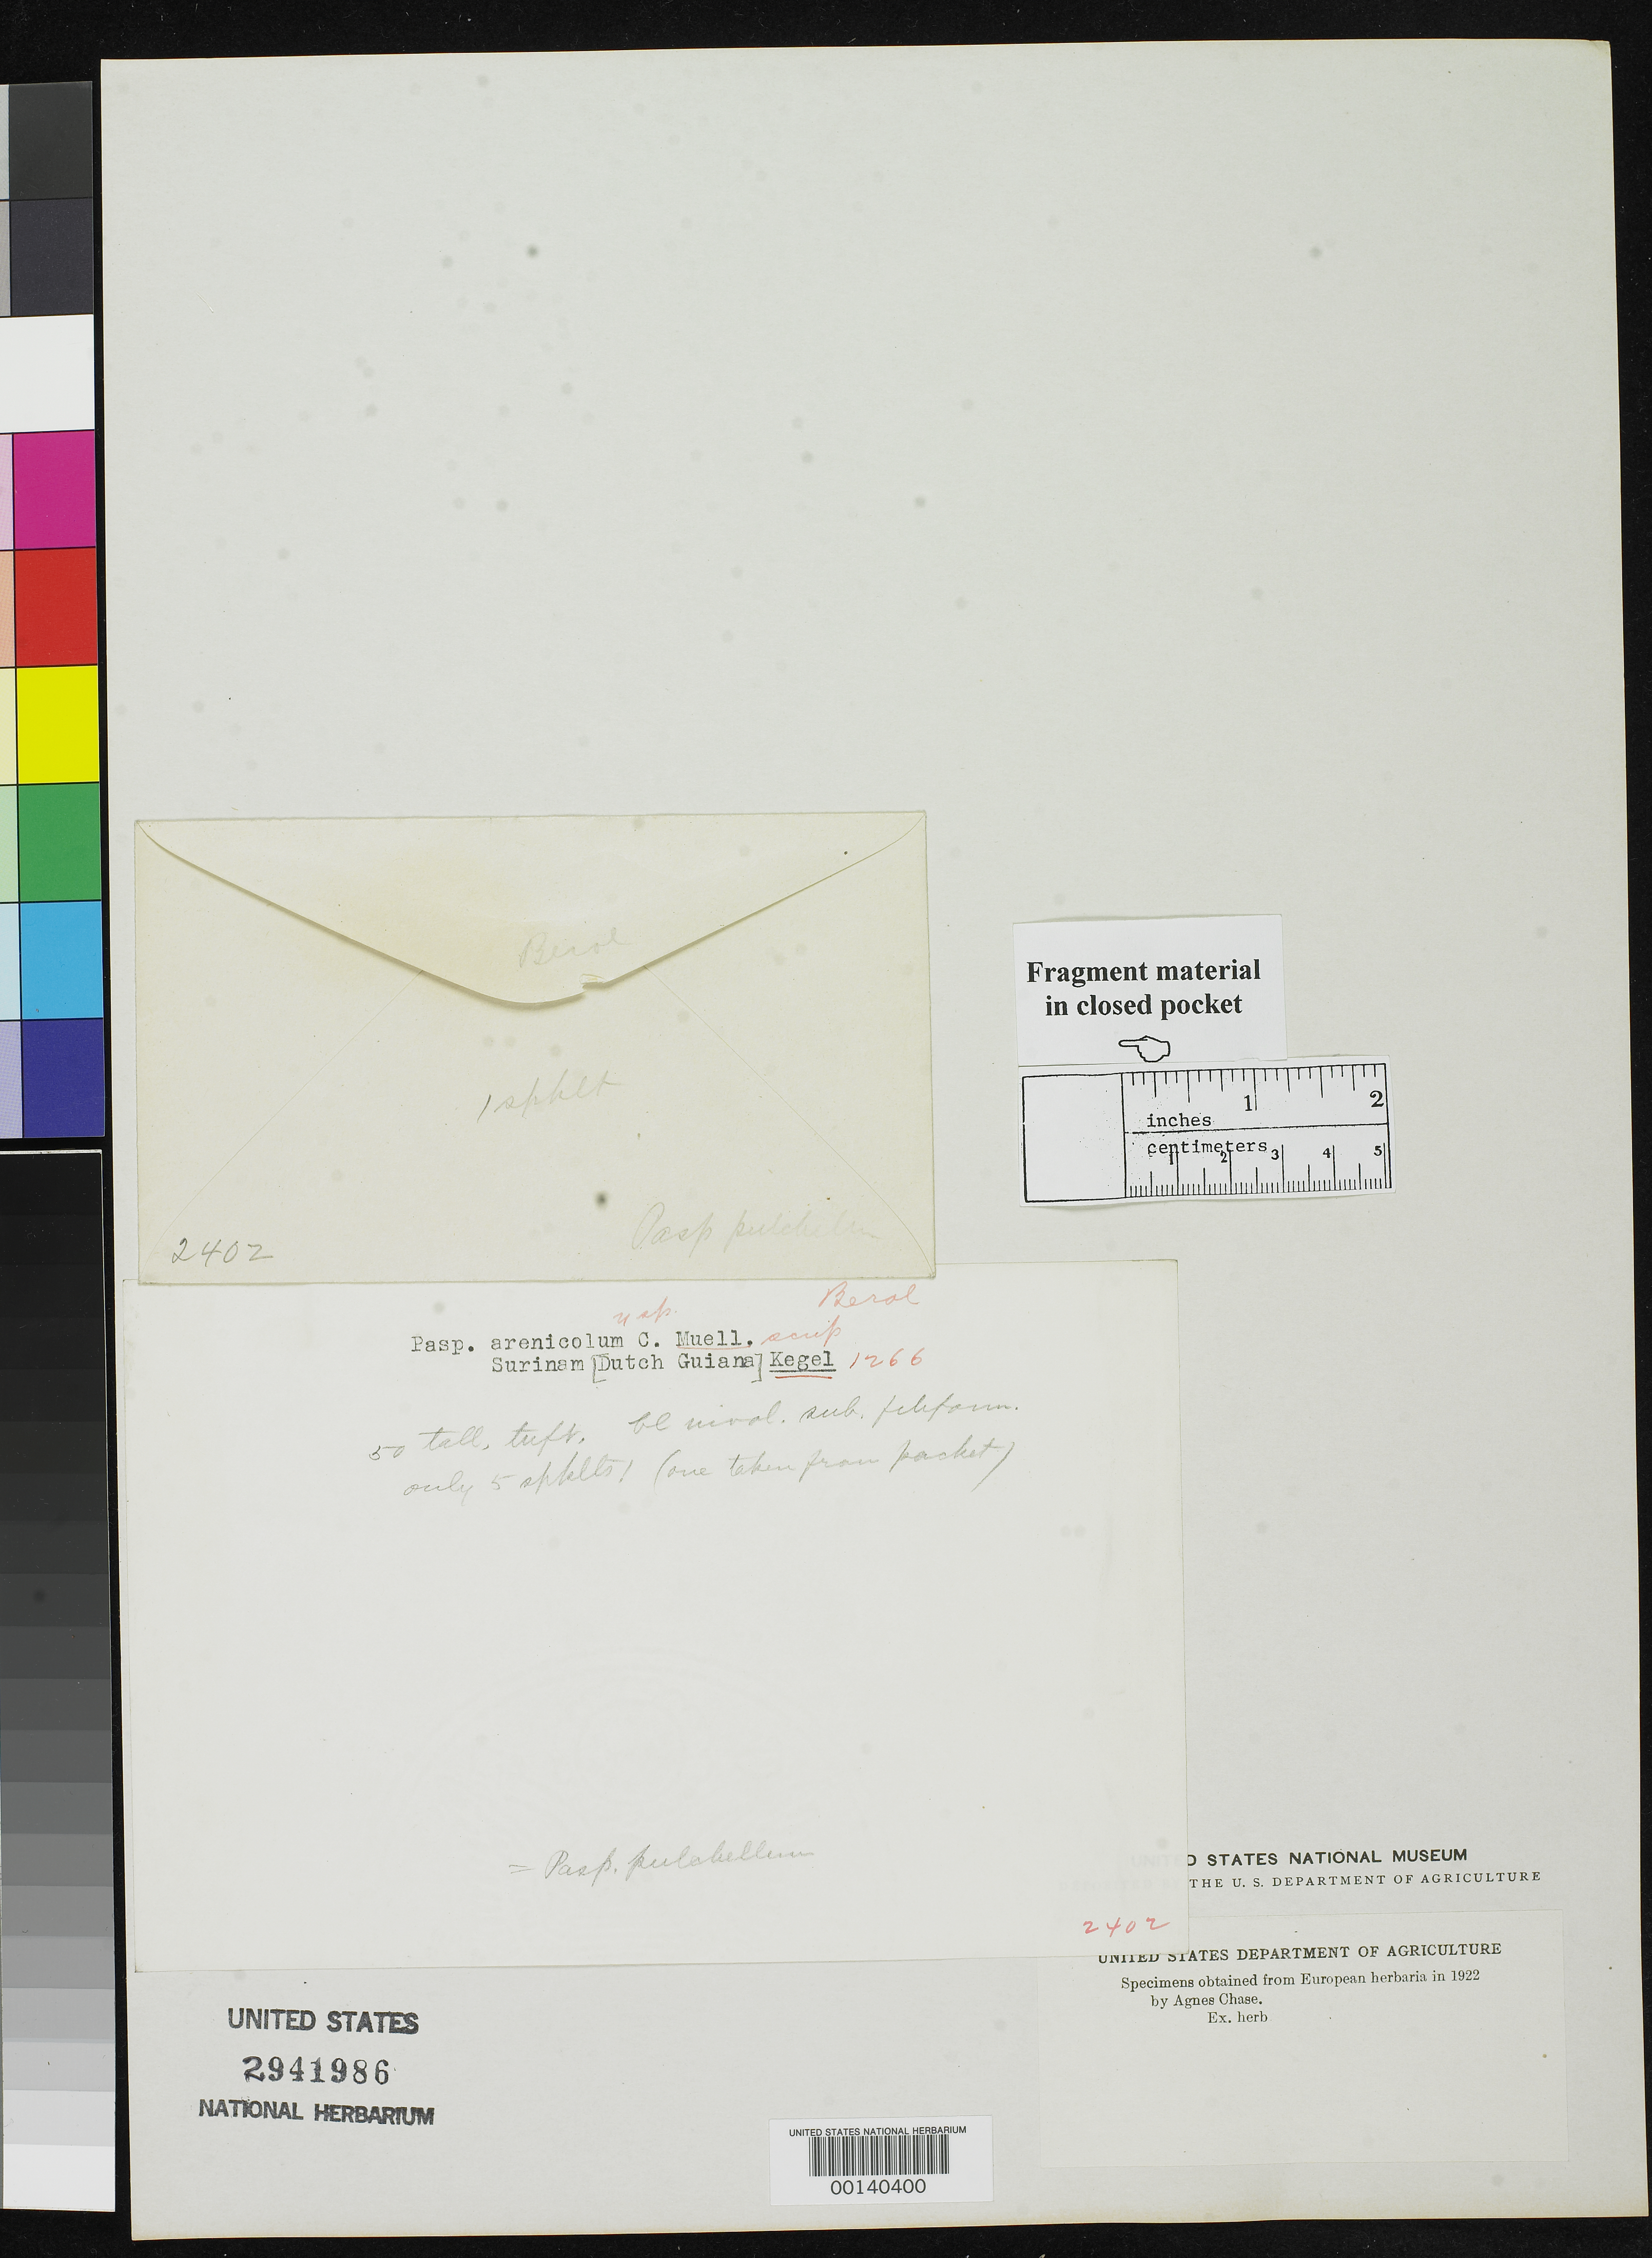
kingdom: Plantae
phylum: Tracheophyta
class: Liliopsida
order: Poales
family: Poaceae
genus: Paspalum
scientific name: Paspalum arenicola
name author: Müll. Hal.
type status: Type Fragment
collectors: H. Kegel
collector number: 1266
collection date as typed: May 1846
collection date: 1846-05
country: Suriname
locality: Near Sarom.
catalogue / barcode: US 2941986